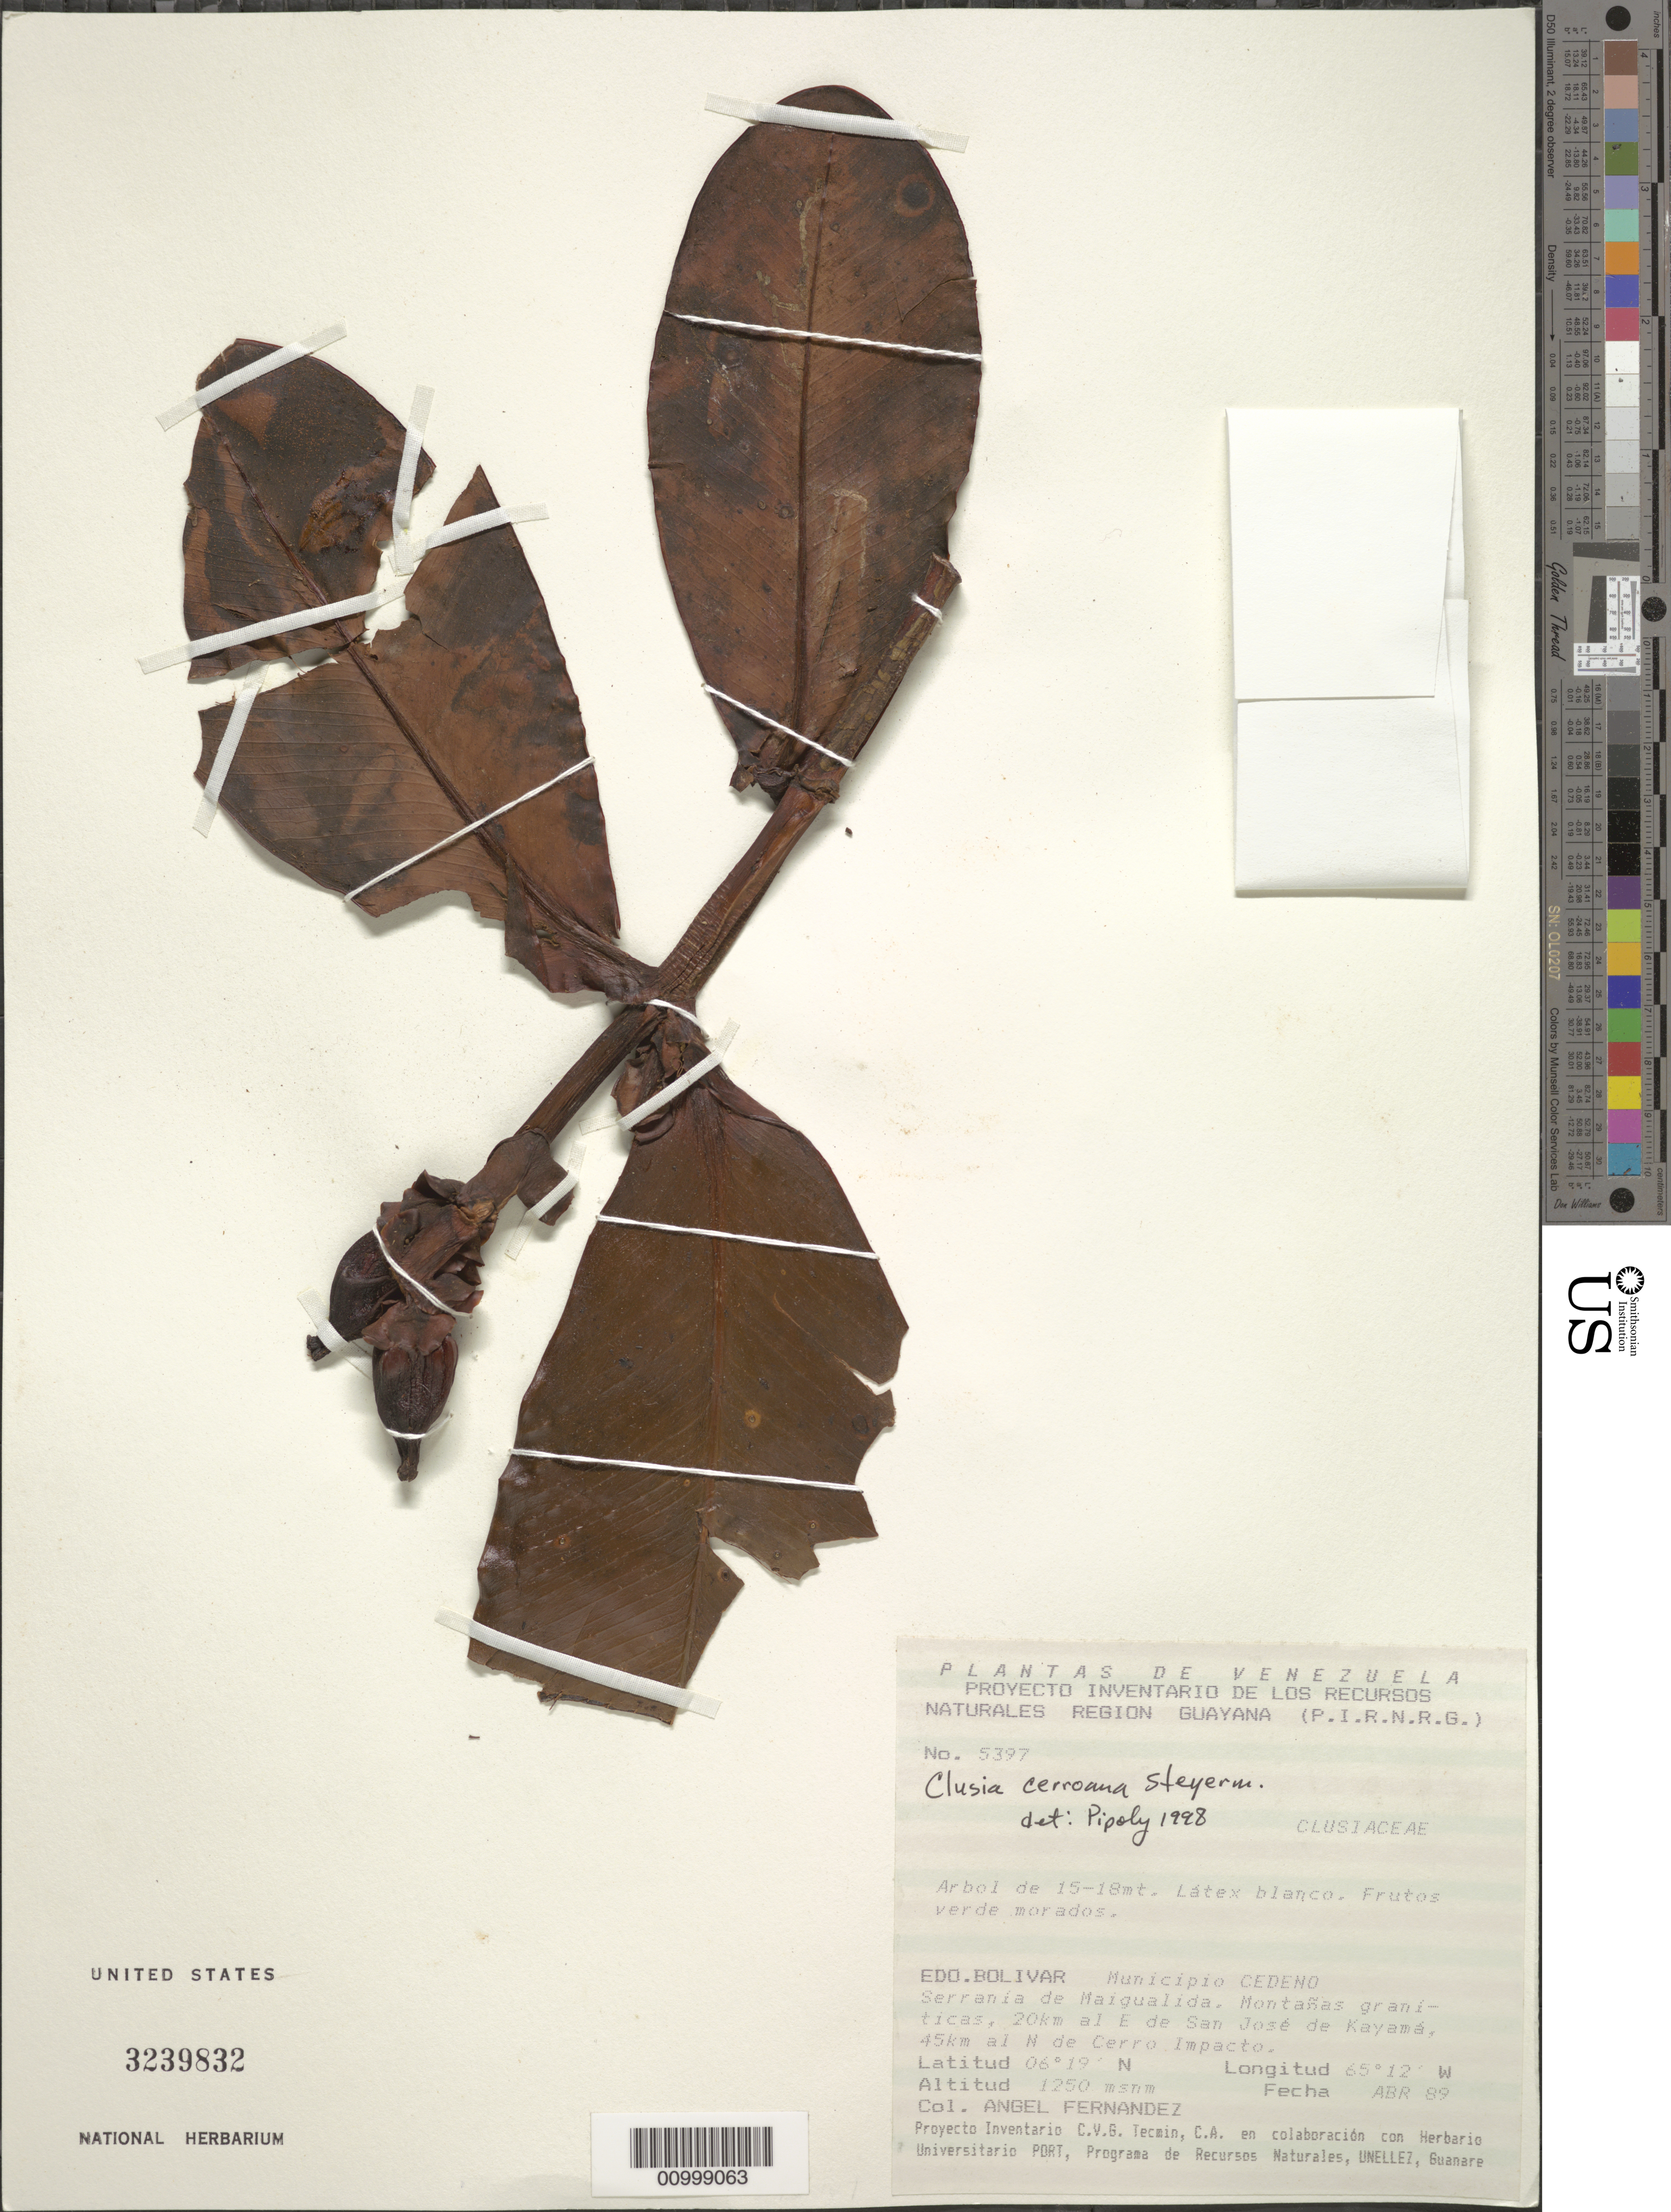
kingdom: Plantae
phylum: Tracheophyta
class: Magnoliopsida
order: Malpighiales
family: Clusiaceae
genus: Clusia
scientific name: Clusia cerroana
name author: Steyerm.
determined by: Pipoly, J. J., III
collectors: A. Fernández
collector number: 5397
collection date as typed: Apr-89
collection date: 1989-04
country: Venezuela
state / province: Bolívar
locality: Serrania de Maigualida, 20 km al E de San Jose de Kayama, 45 km al N de Cerro Impacto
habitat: Montanas graniticas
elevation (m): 1250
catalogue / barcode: US 3239832